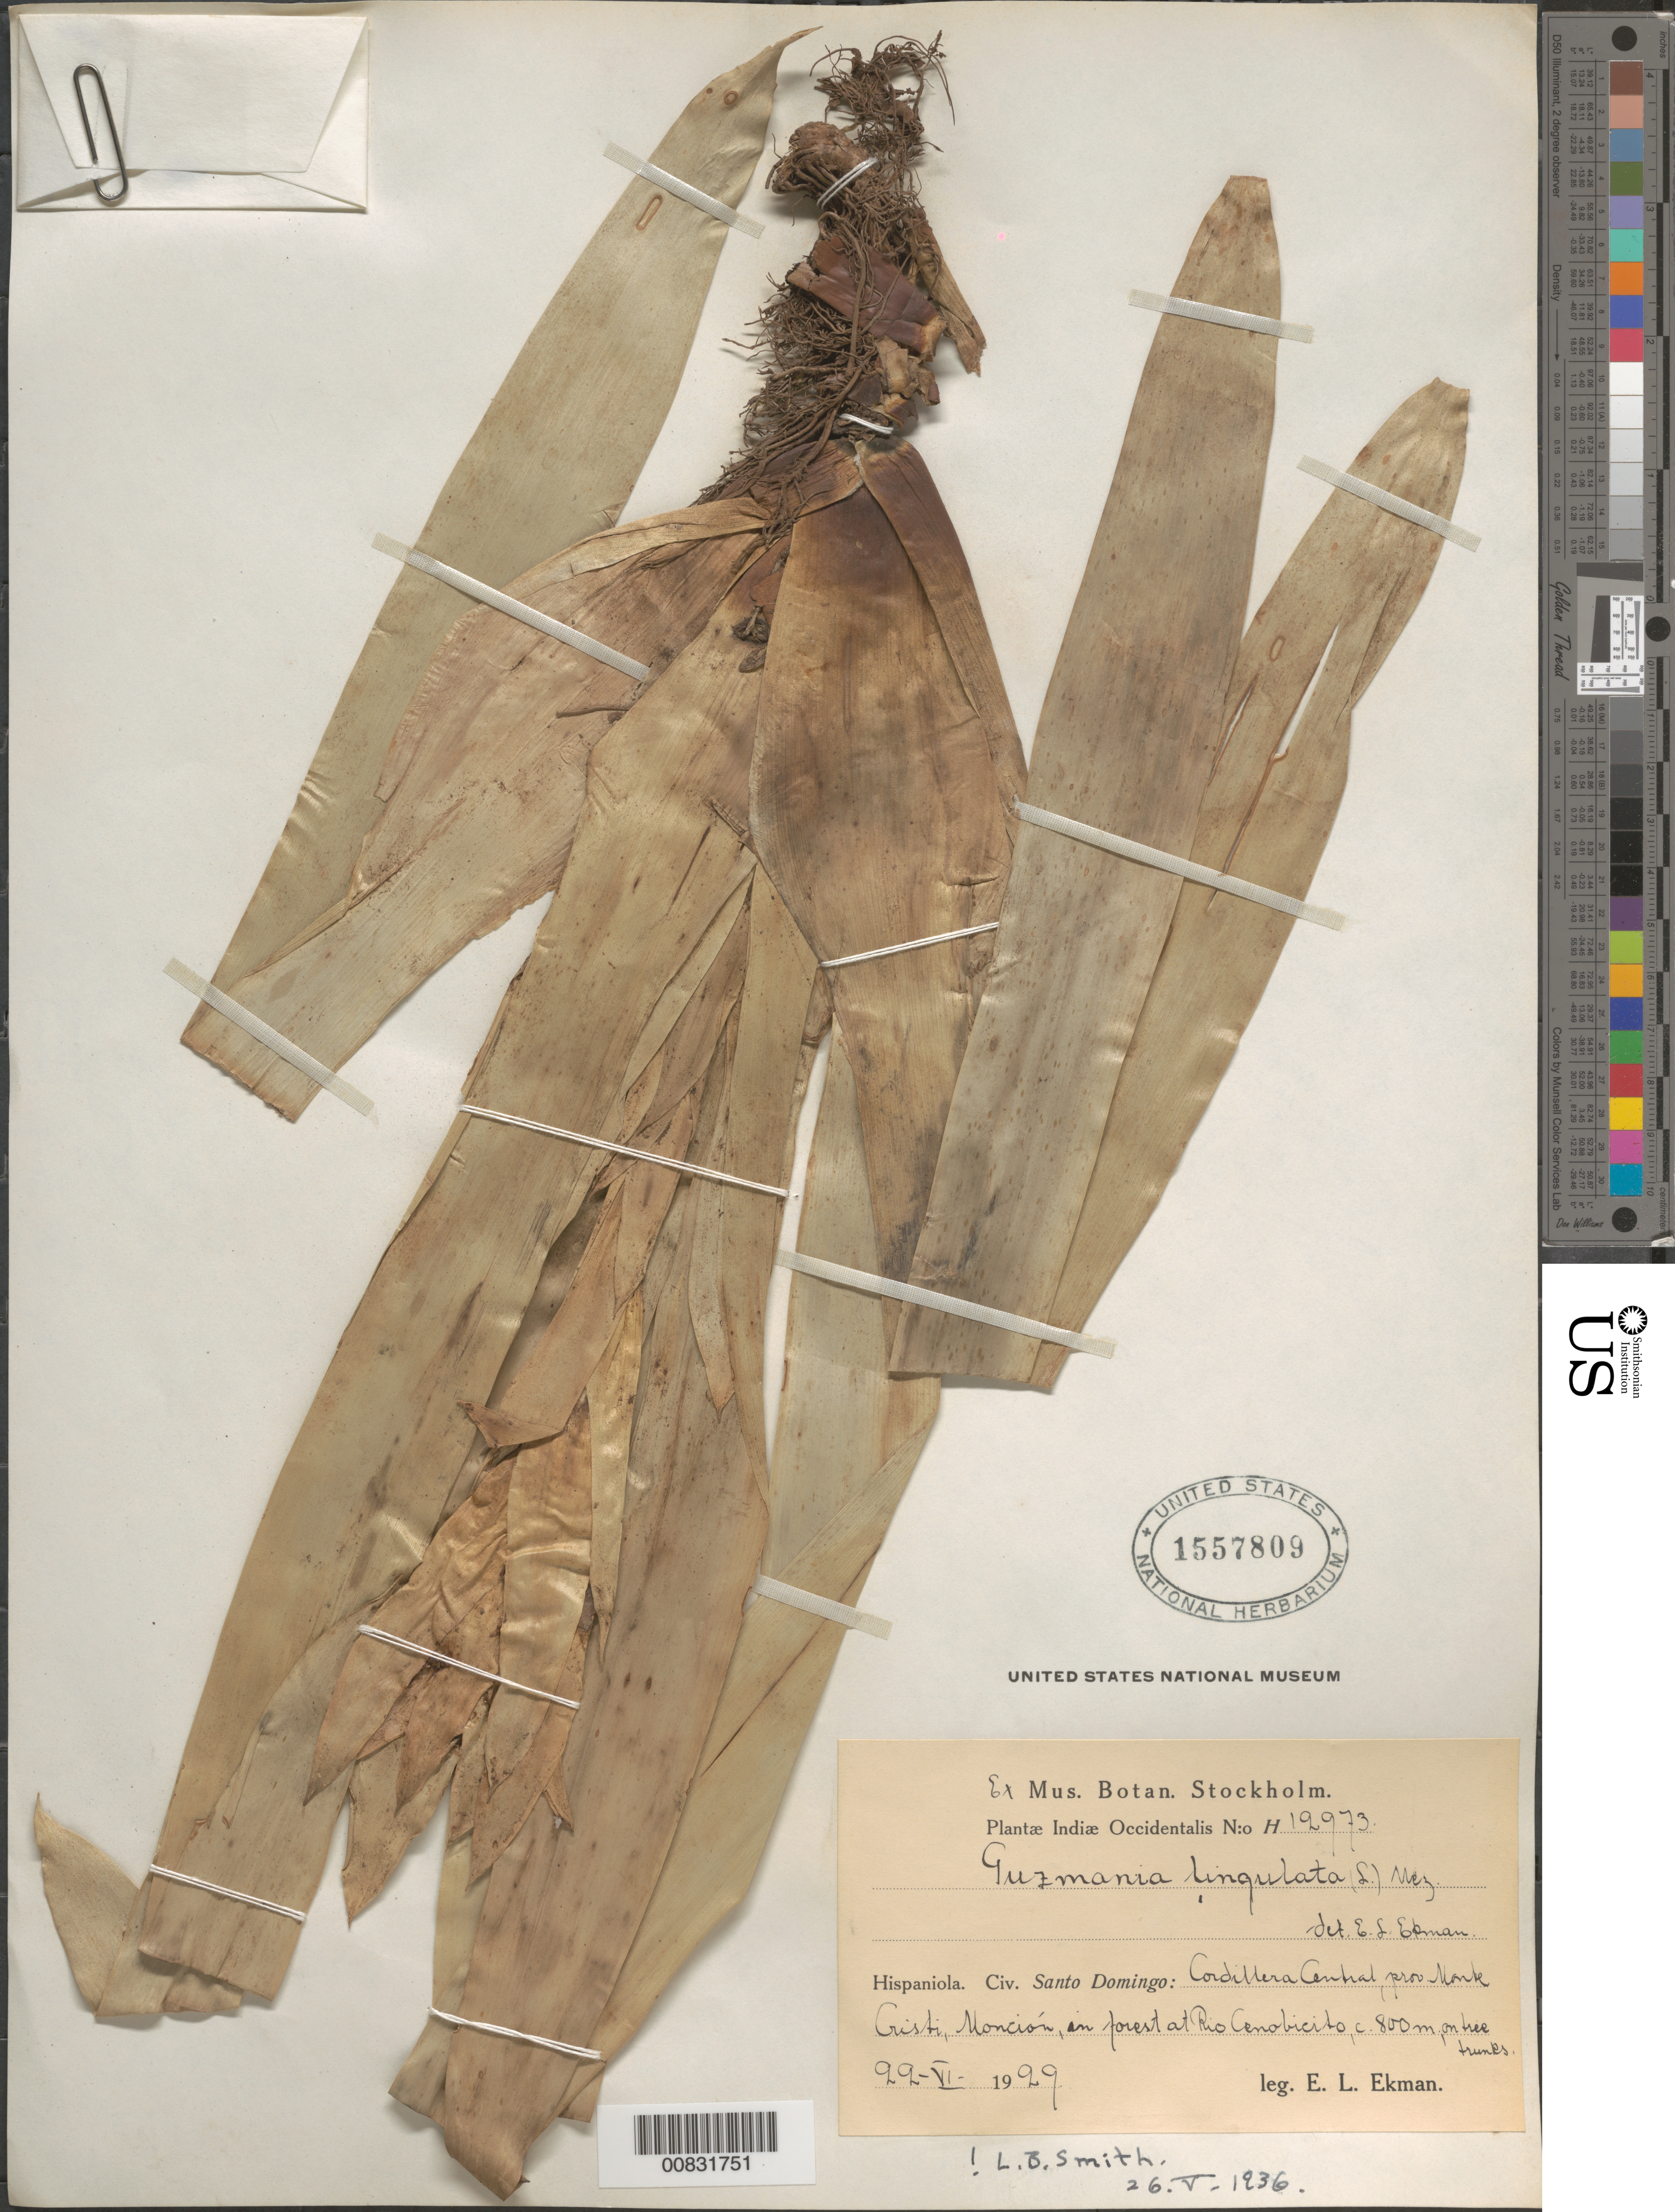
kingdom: Plantae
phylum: Tracheophyta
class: Liliopsida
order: Poales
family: Bromeliaceae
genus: Guzmania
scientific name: Guzmania lingulata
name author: (L.) Mez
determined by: Smith, Lyman B., (US), NMNH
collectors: E. L. Ekman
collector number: H 12973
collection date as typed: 22 Jun 1929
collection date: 1929-06-22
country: Dominican Republic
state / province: Monte Cristi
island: Hispaniola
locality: Cordillera central, Monción, in forest at Río Cenobicito.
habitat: On tree trunks in forest.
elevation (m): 800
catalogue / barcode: US 1557809